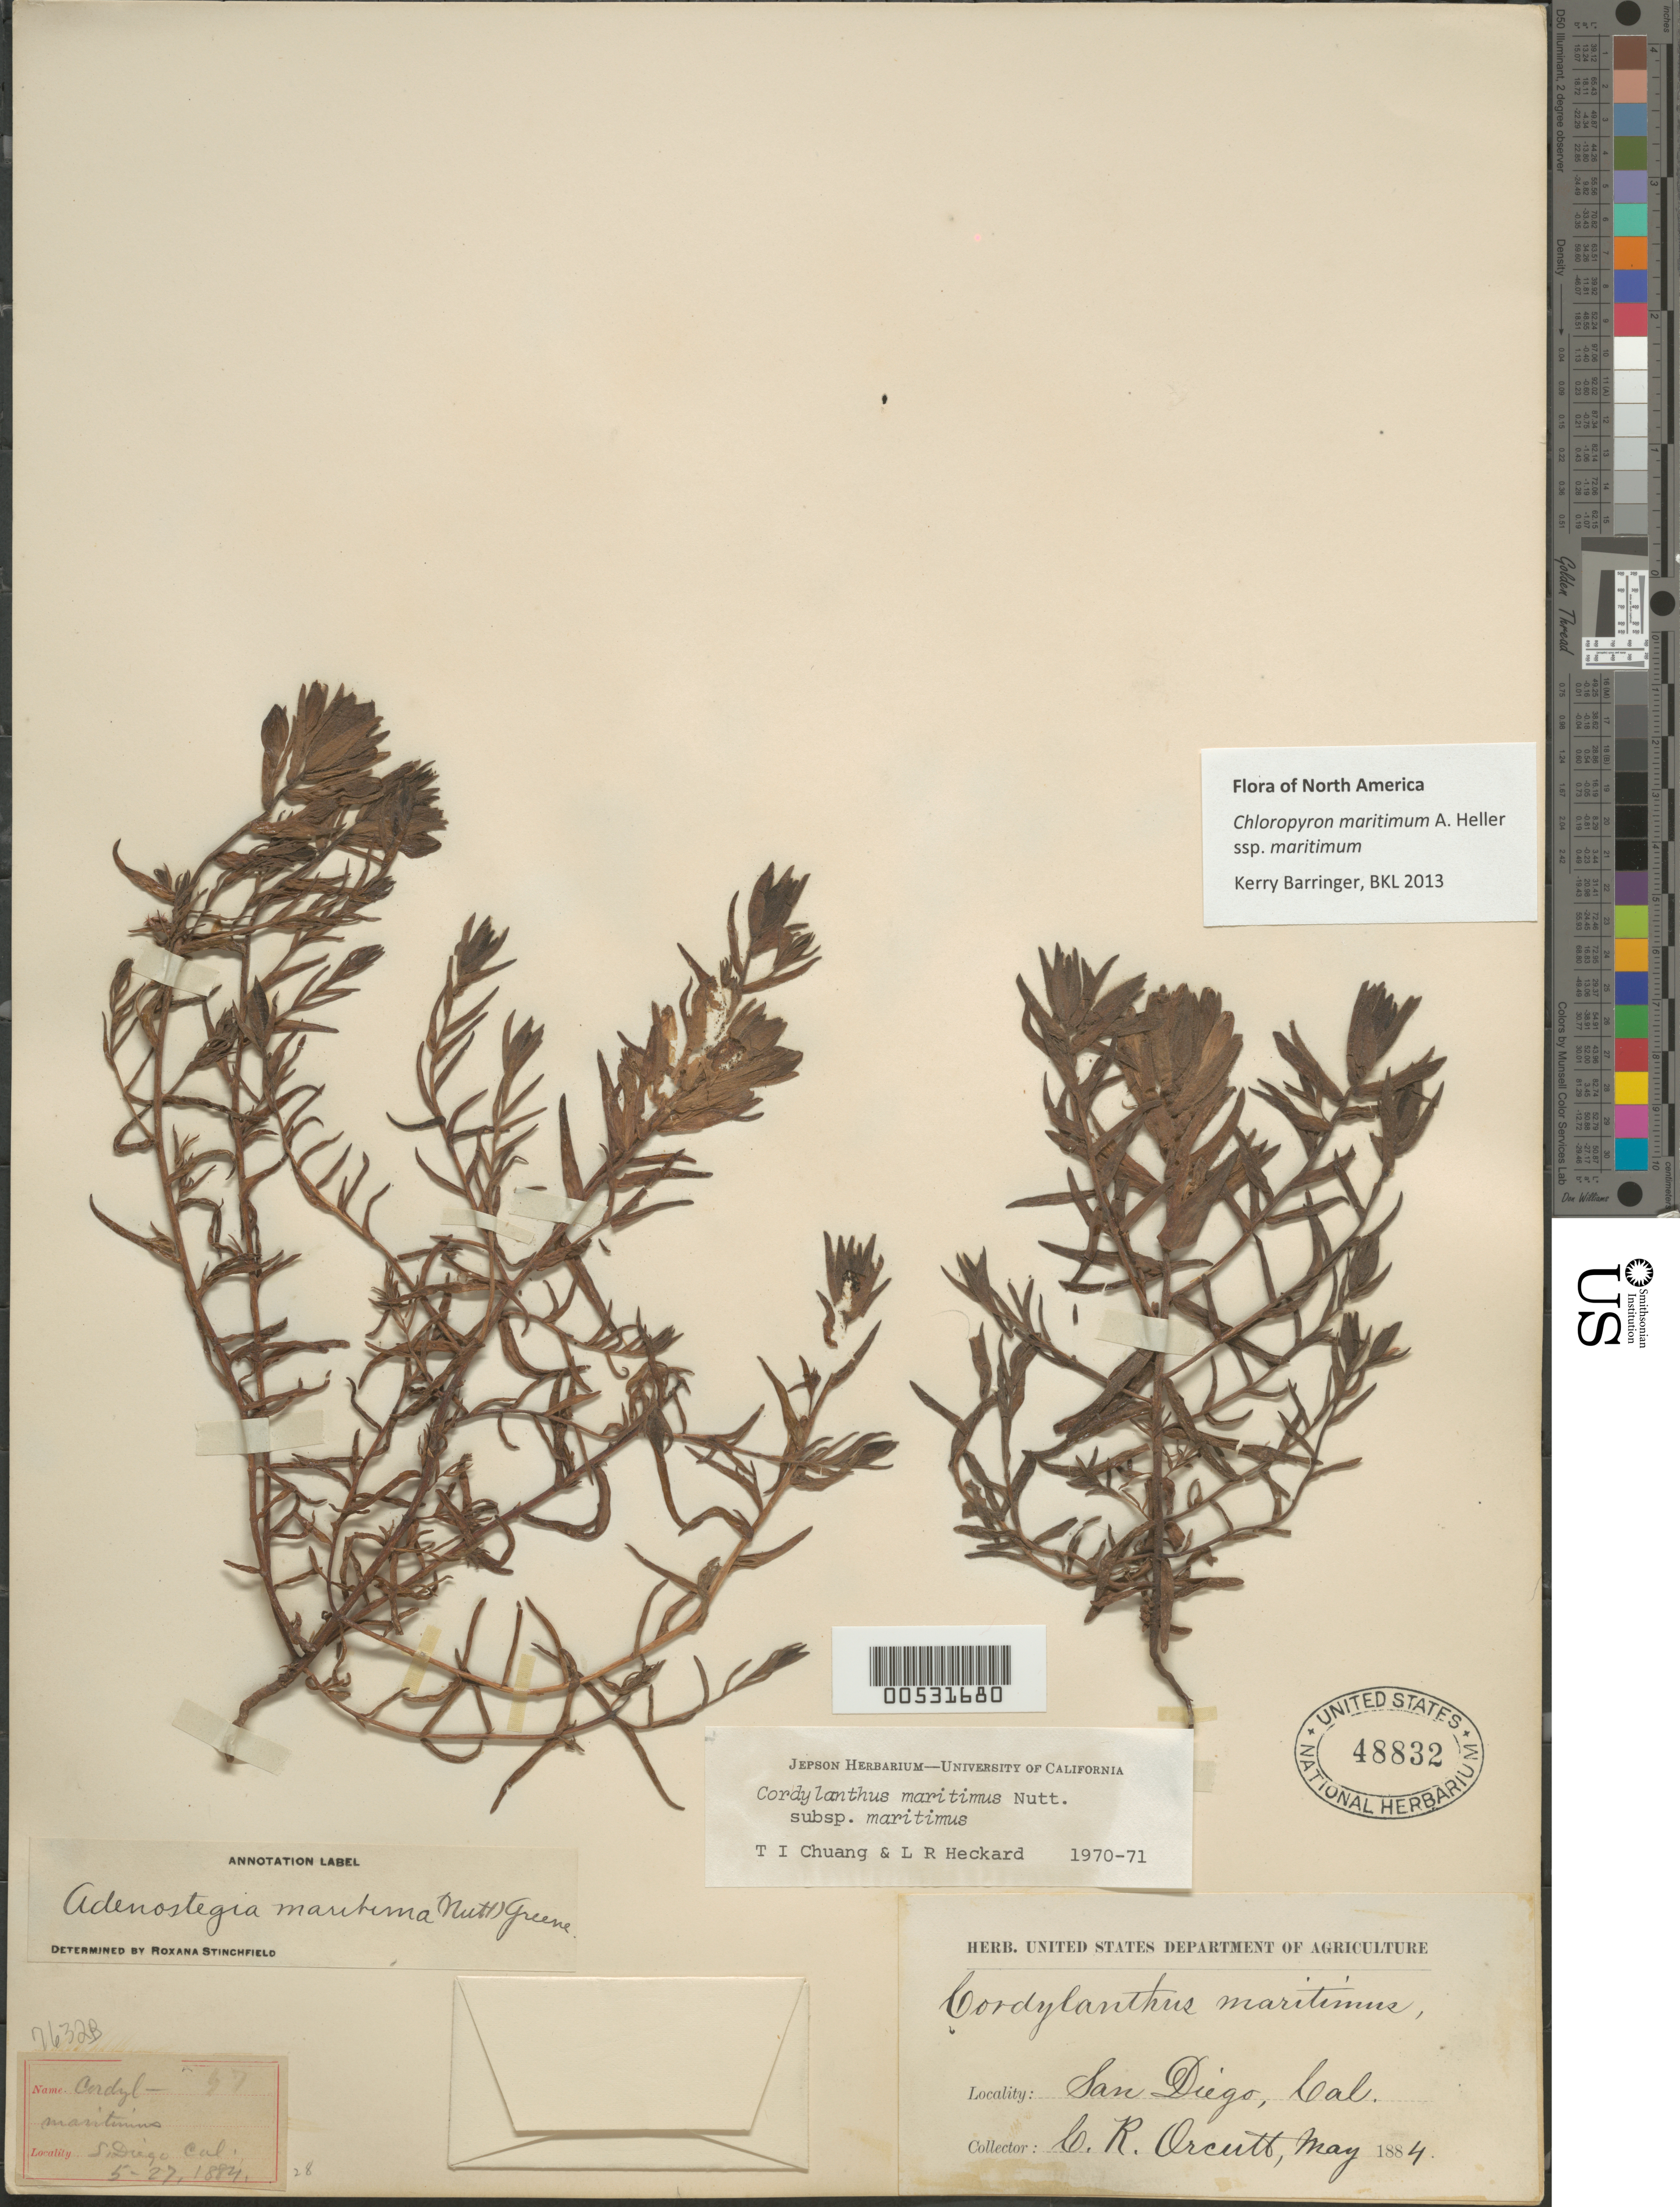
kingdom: Plantae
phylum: Tracheophyta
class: Magnoliopsida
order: Lamiales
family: Orobanchaceae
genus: Chloropyron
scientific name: Chloropyron maritimum subsp. maritimum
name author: (Nutt. ex Benth.) A. Heller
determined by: Chuang, T. I.; Heckard, Lawrence R.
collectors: C. R. Orcutt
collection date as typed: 27 May 1884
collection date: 1884-05-27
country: United States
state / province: California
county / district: San Diego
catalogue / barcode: US 48832